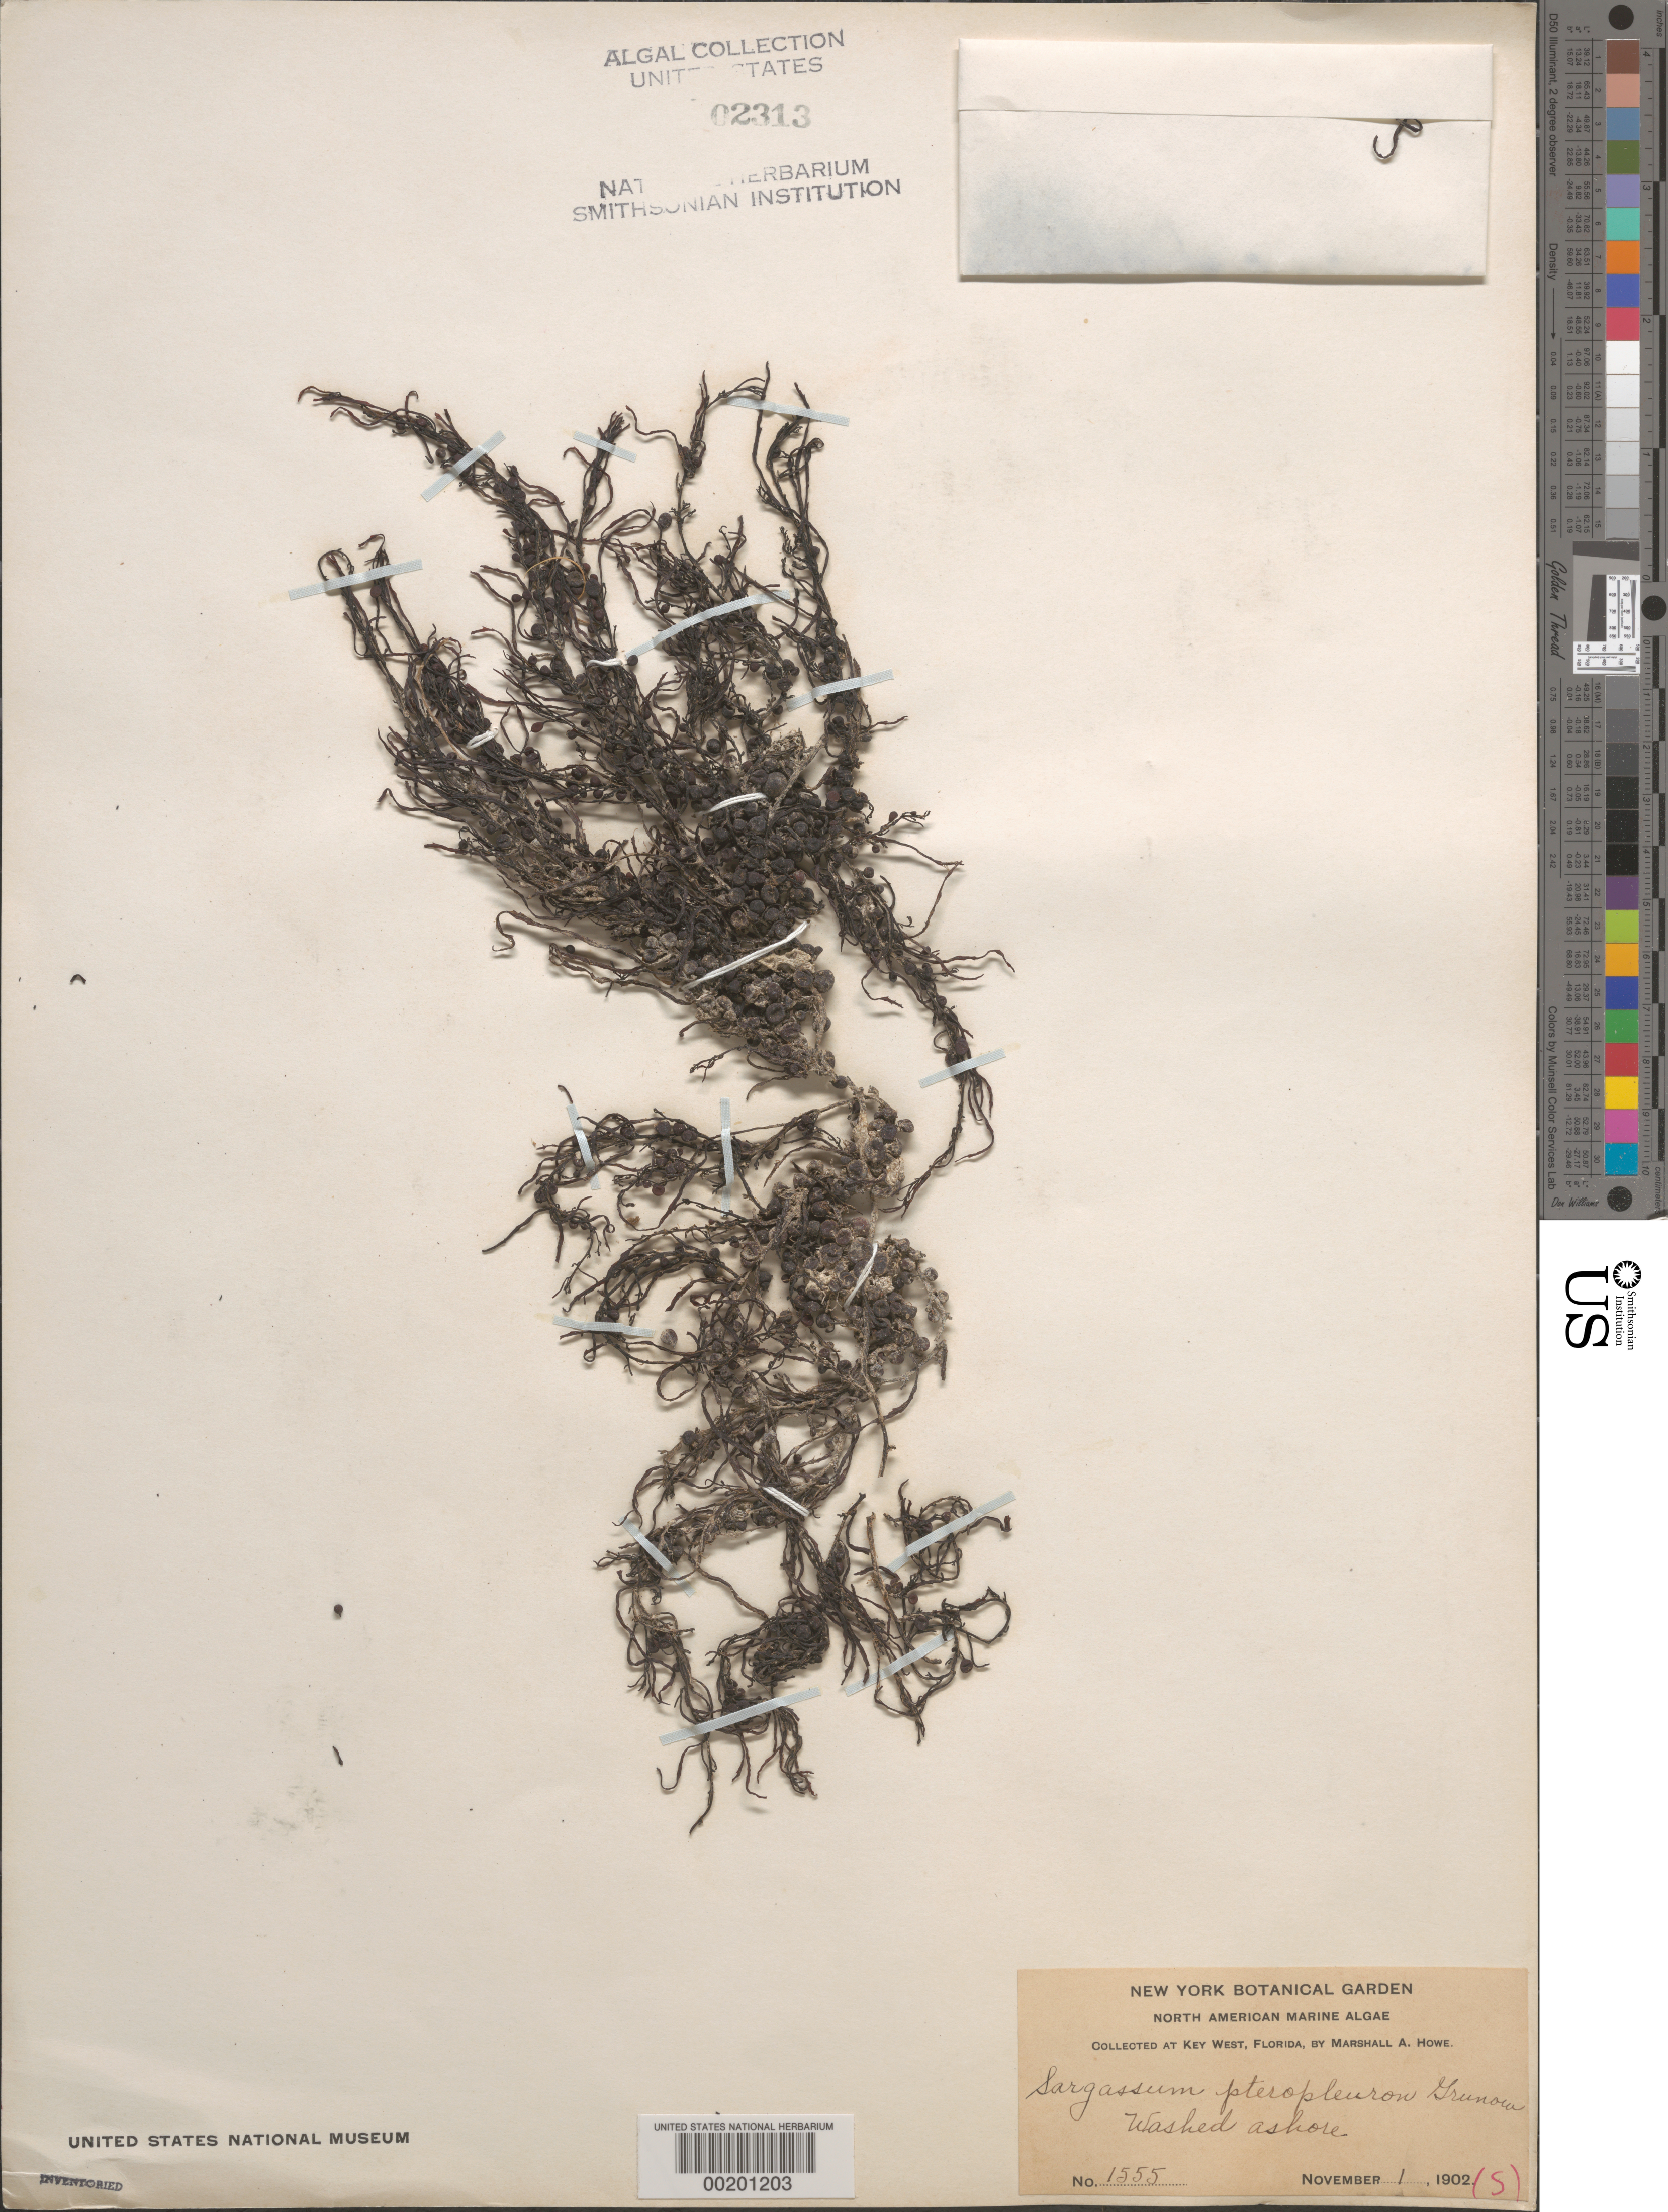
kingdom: Chromista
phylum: Ochrophyta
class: Phaeophyceae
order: Fucales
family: Sargassaceae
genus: Sargassum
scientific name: Sargassum pteropleuron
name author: Grunow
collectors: M. A. Howe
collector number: MAH 1555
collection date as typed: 01 Nov 1902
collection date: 1902-11-01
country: United States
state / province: Florida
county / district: Monroe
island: Key West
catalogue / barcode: US 2313